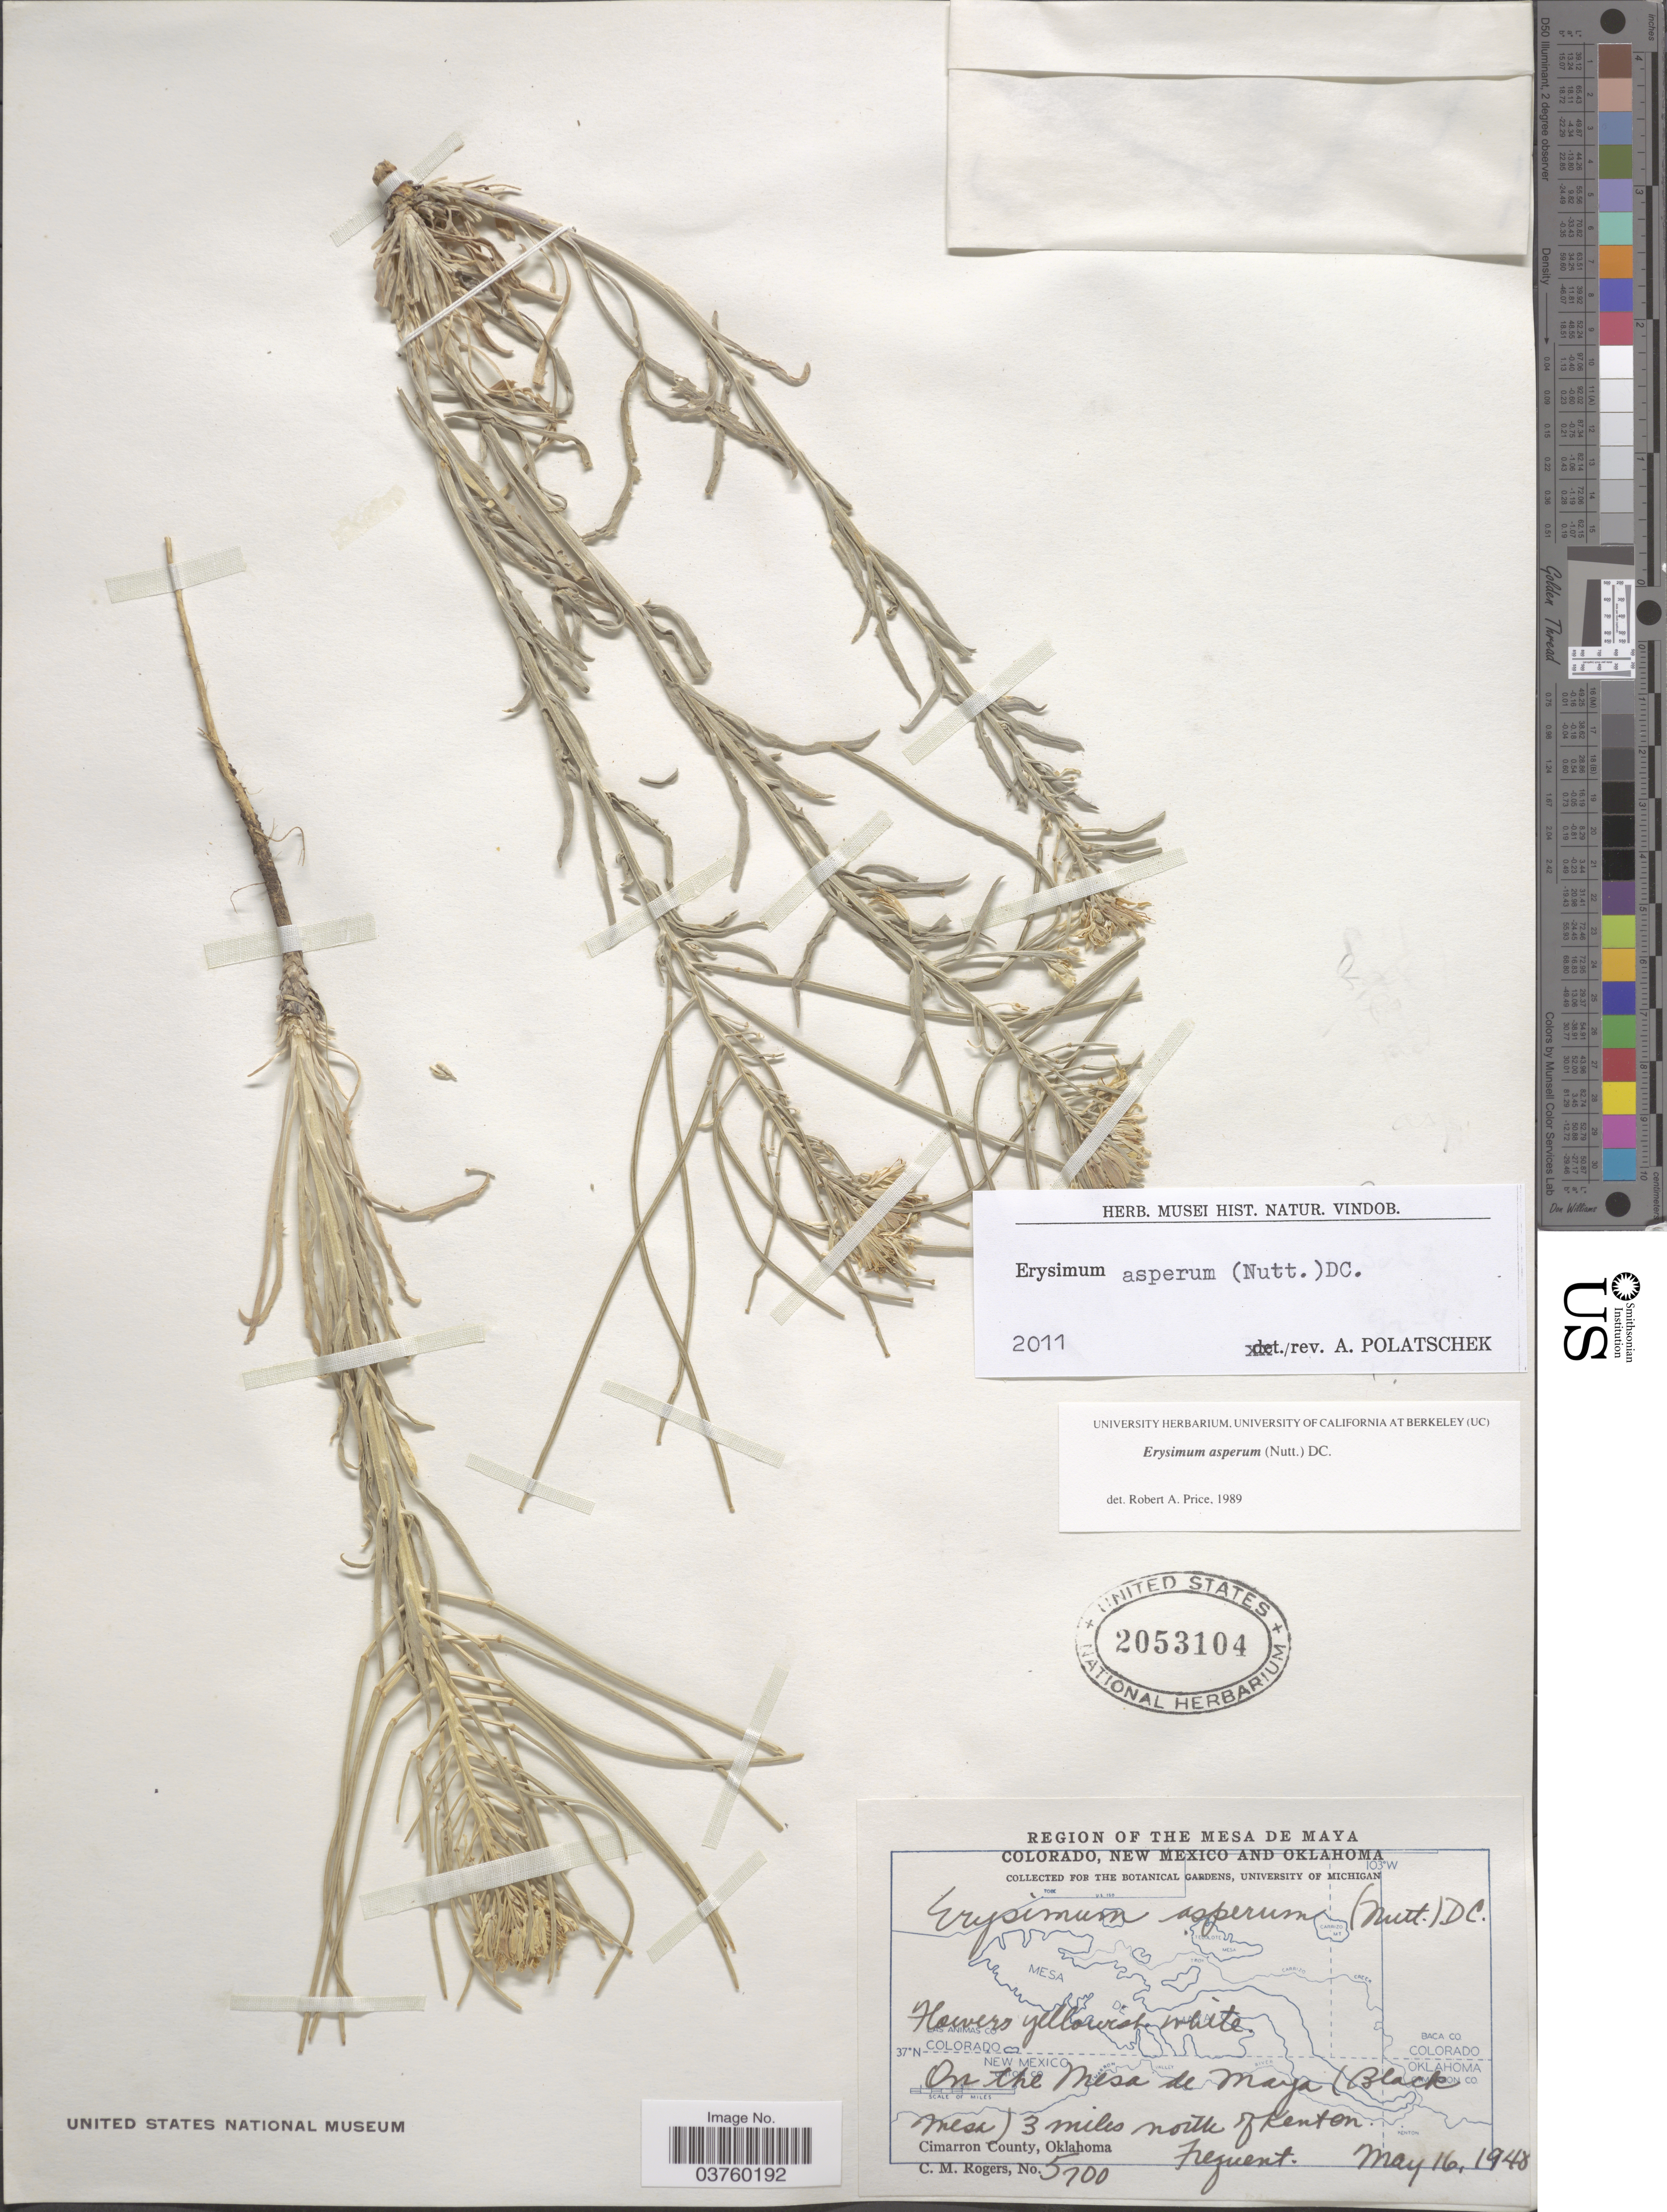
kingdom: Plantae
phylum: Tracheophyta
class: Magnoliopsida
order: Brassicales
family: Brassicaceae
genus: Erysimum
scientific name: Erysimum asperum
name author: (Nutt.) DC.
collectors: C. M. Rogers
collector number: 5700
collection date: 1948-05-16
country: United States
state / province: Oklahoma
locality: Region of The Mesa De Maya. On the Mesa de Maya ( Black Mesa) 3 miles north of Kenton. Cimarron County.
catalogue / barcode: US 2053104